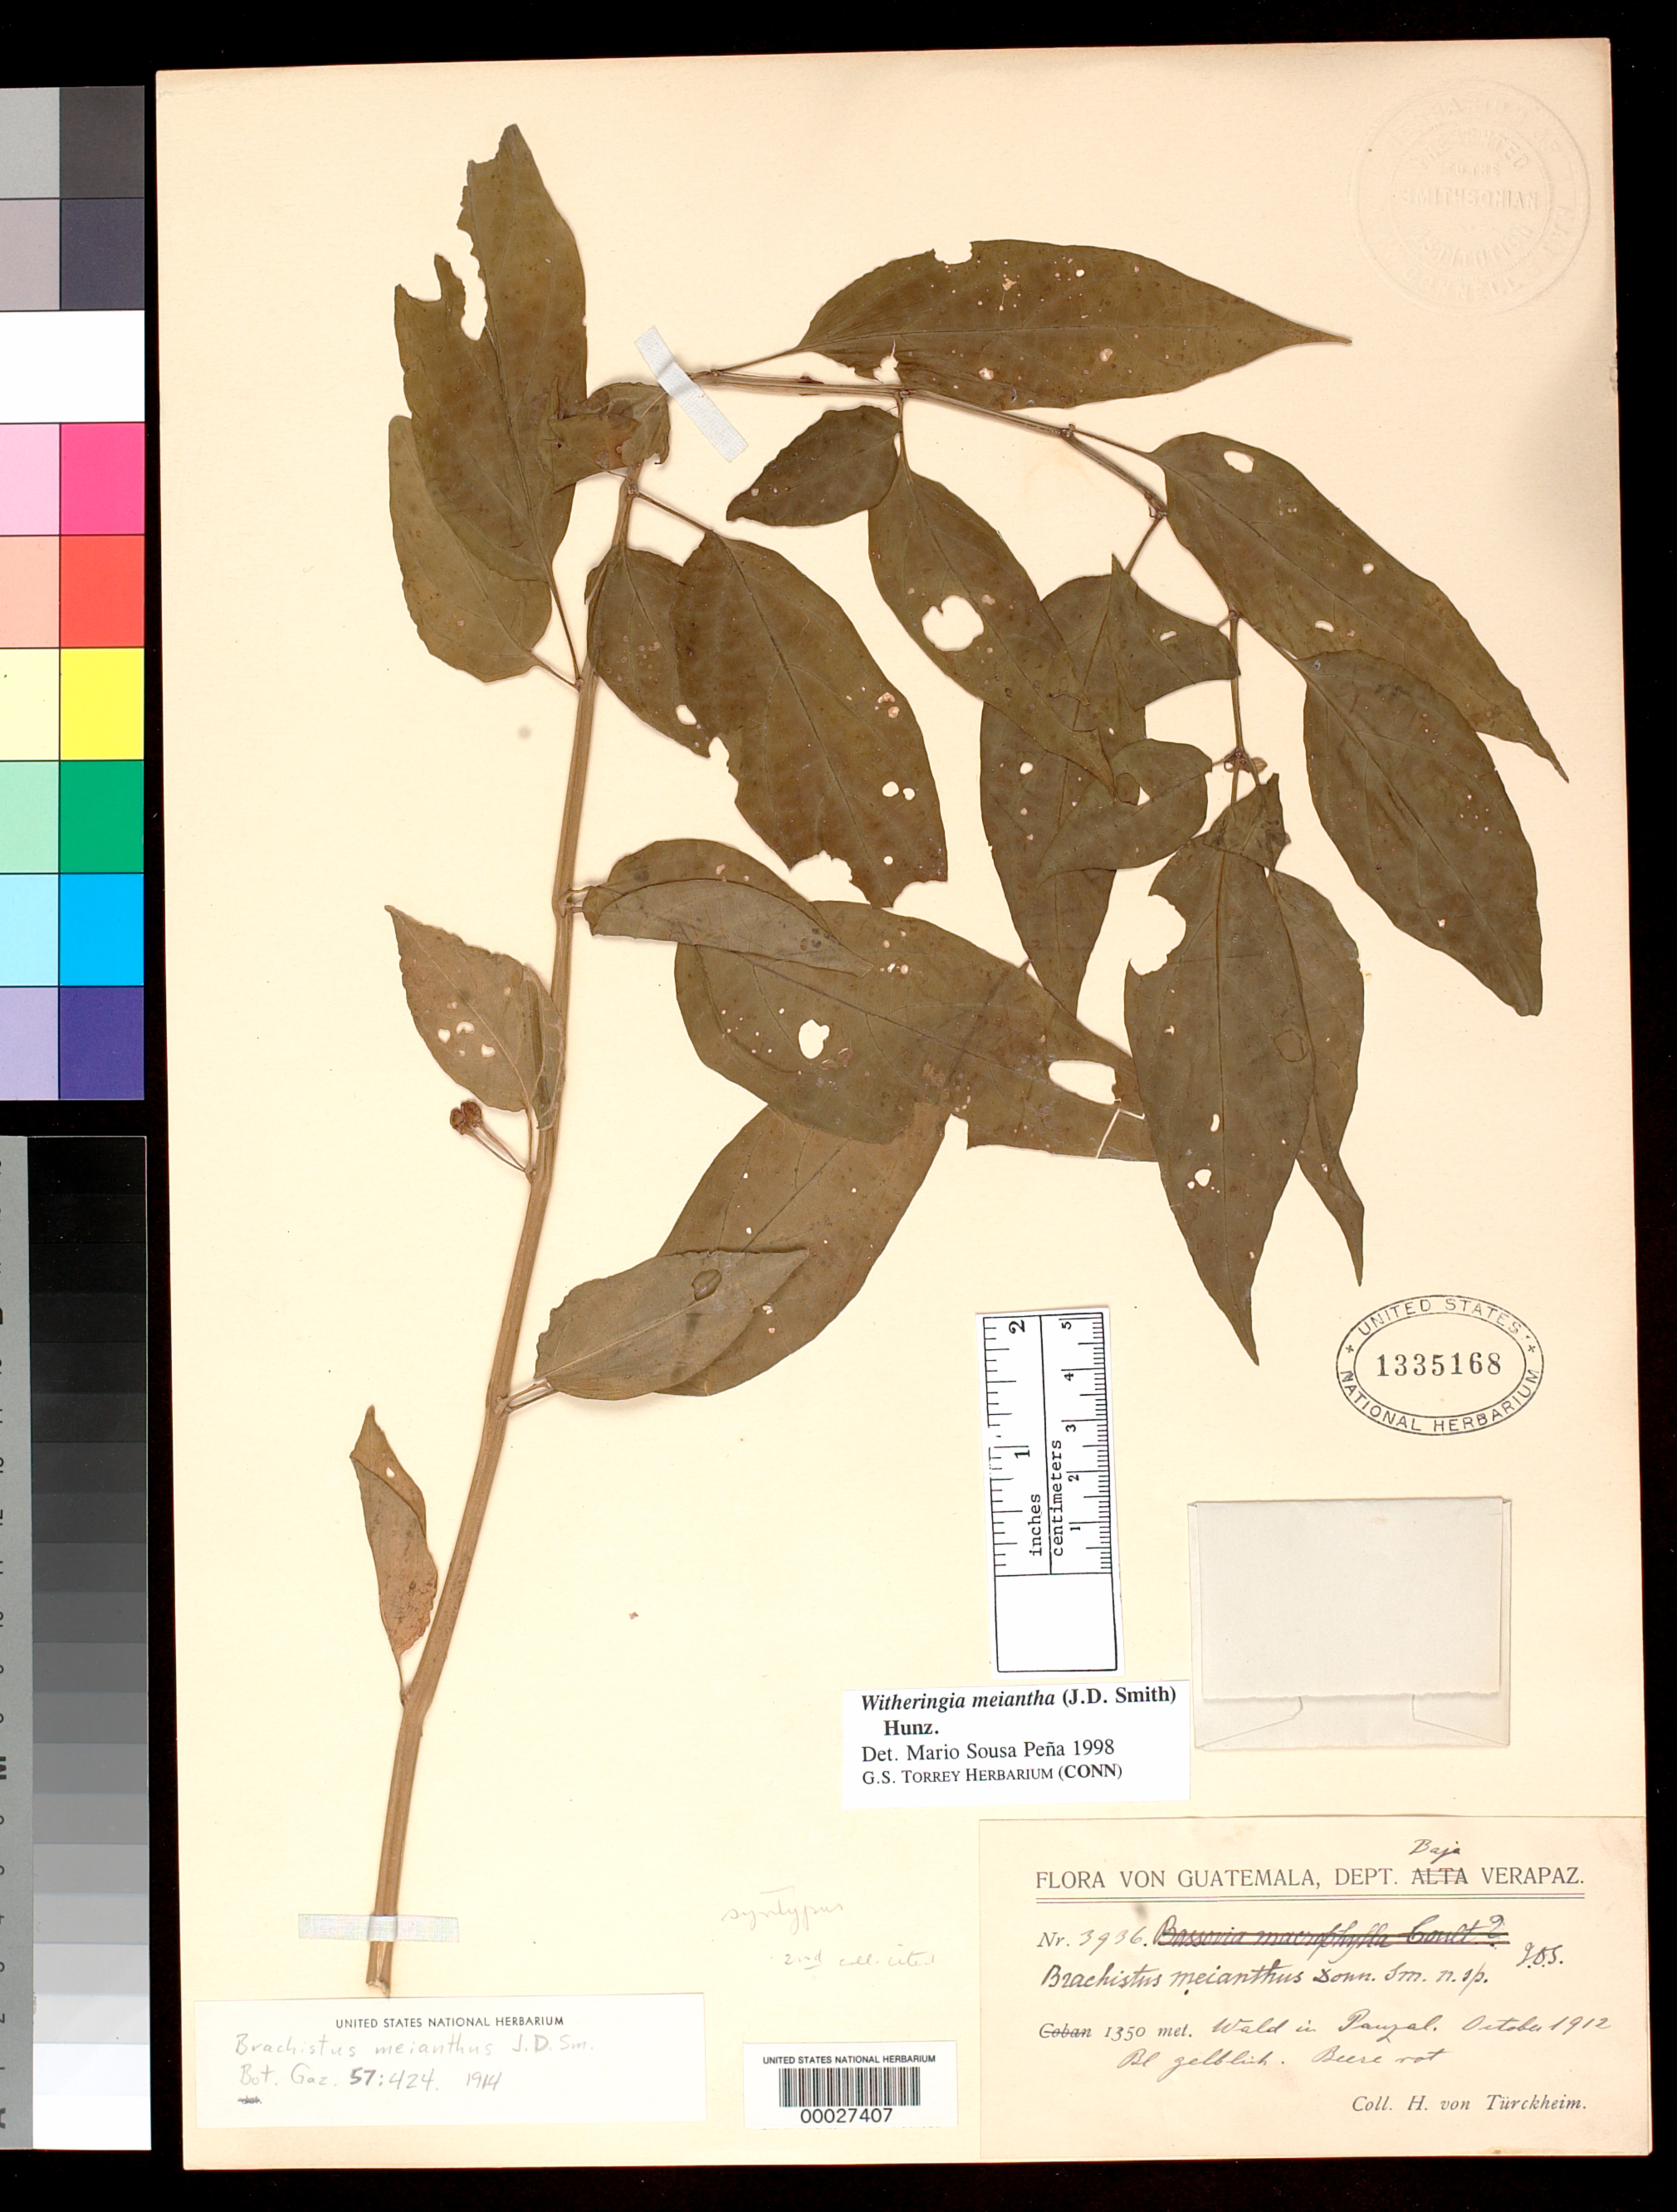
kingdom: Plantae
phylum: Tracheophyta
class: Magnoliopsida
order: Solanales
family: Solanaceae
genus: Brachistus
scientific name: Brachistus meianthus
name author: Donn. Sm.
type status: Syntype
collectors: H. von Türckheim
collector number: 3936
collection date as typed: Oct 1912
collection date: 1912-10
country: Guatemala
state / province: Baja Verapaz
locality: Wald in Panzal.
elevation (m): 1350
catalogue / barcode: US 1335168